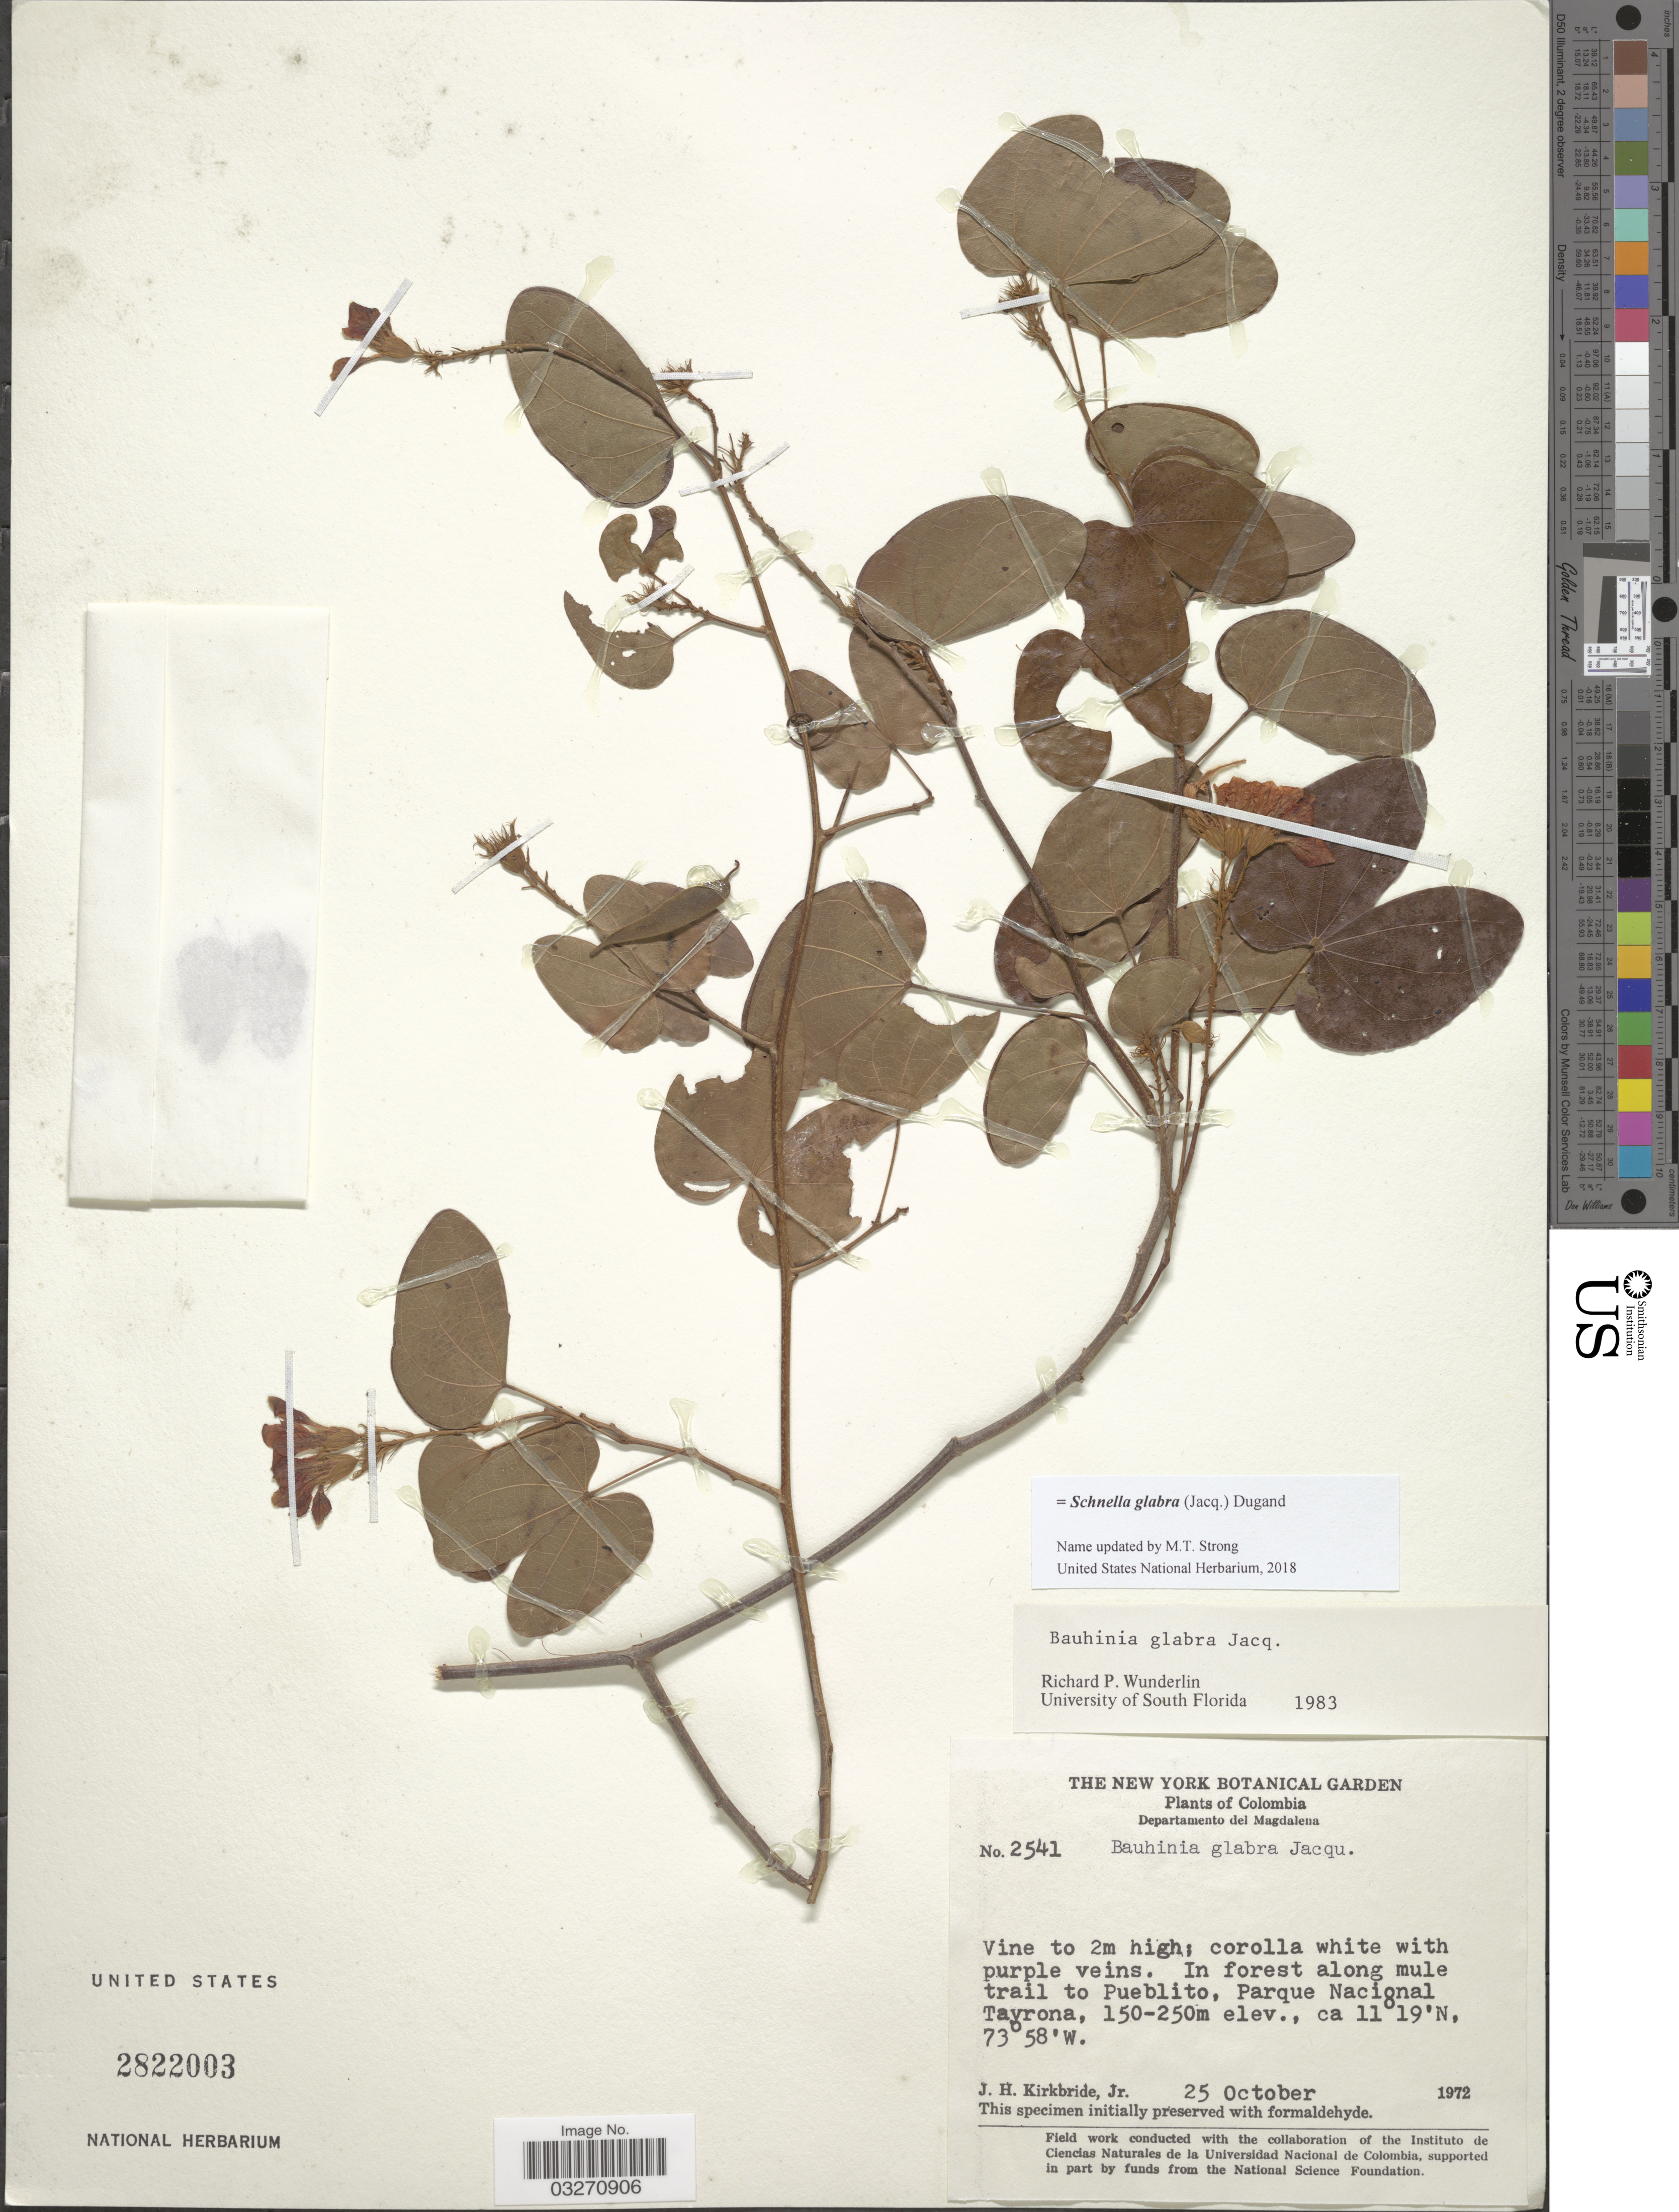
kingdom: Plantae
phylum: Tracheophyta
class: Magnoliopsida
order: Fabales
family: Fabaceae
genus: Schnella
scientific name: Schnella glabra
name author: (Jacq.) Dugand G.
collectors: J. H. Kirkbride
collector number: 2541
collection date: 1972-10-25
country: Colombia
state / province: Magdalena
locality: Departamento del Magdalena, In forest along mule trail to Pueblito, Parque Nacional Tayrona.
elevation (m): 150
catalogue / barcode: US 2822003